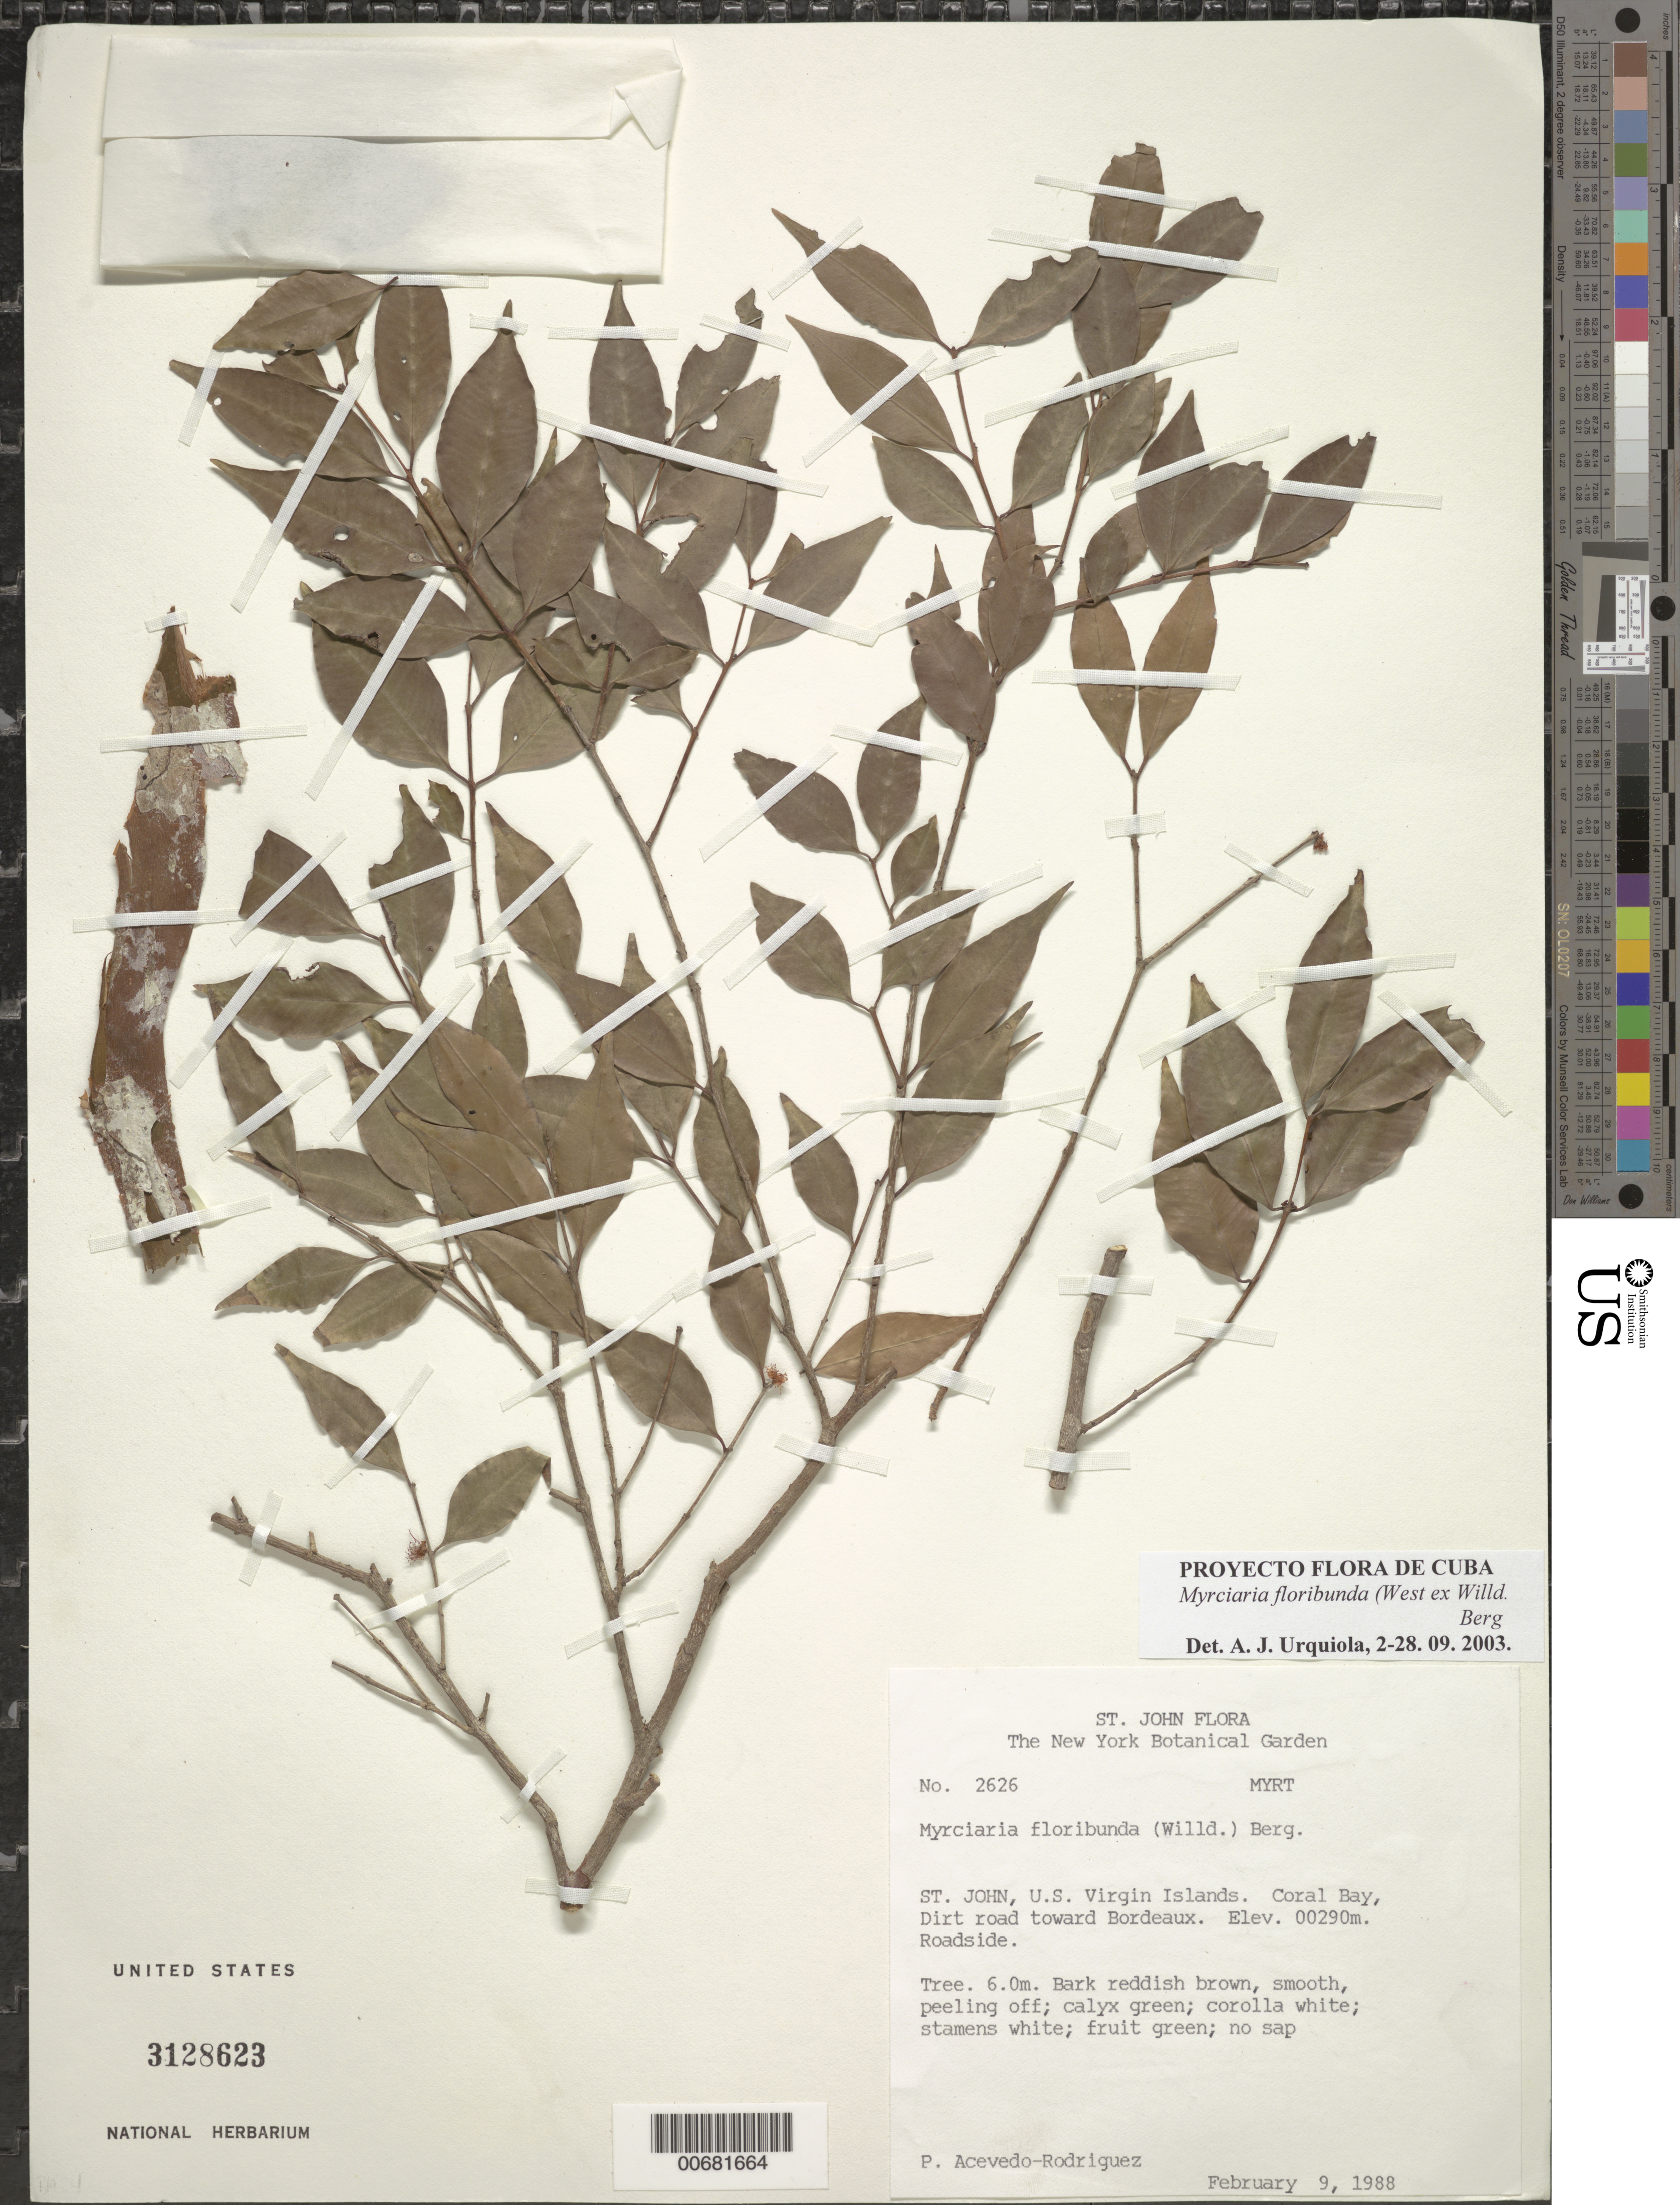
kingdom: Plantae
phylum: Tracheophyta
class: Magnoliopsida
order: Myrtales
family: Myrtaceae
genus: Myrciaria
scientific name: Myrciaria floribunda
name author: (H. West ex Willd.) O. Berg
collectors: P. Acevedo-Rodr.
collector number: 2626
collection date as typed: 09 Feb 1988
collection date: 1988-02-09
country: U.S. Virgin Islands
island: St. John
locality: Dirt road toward Bordeaux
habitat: Roadside.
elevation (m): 290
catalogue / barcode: US 3128623